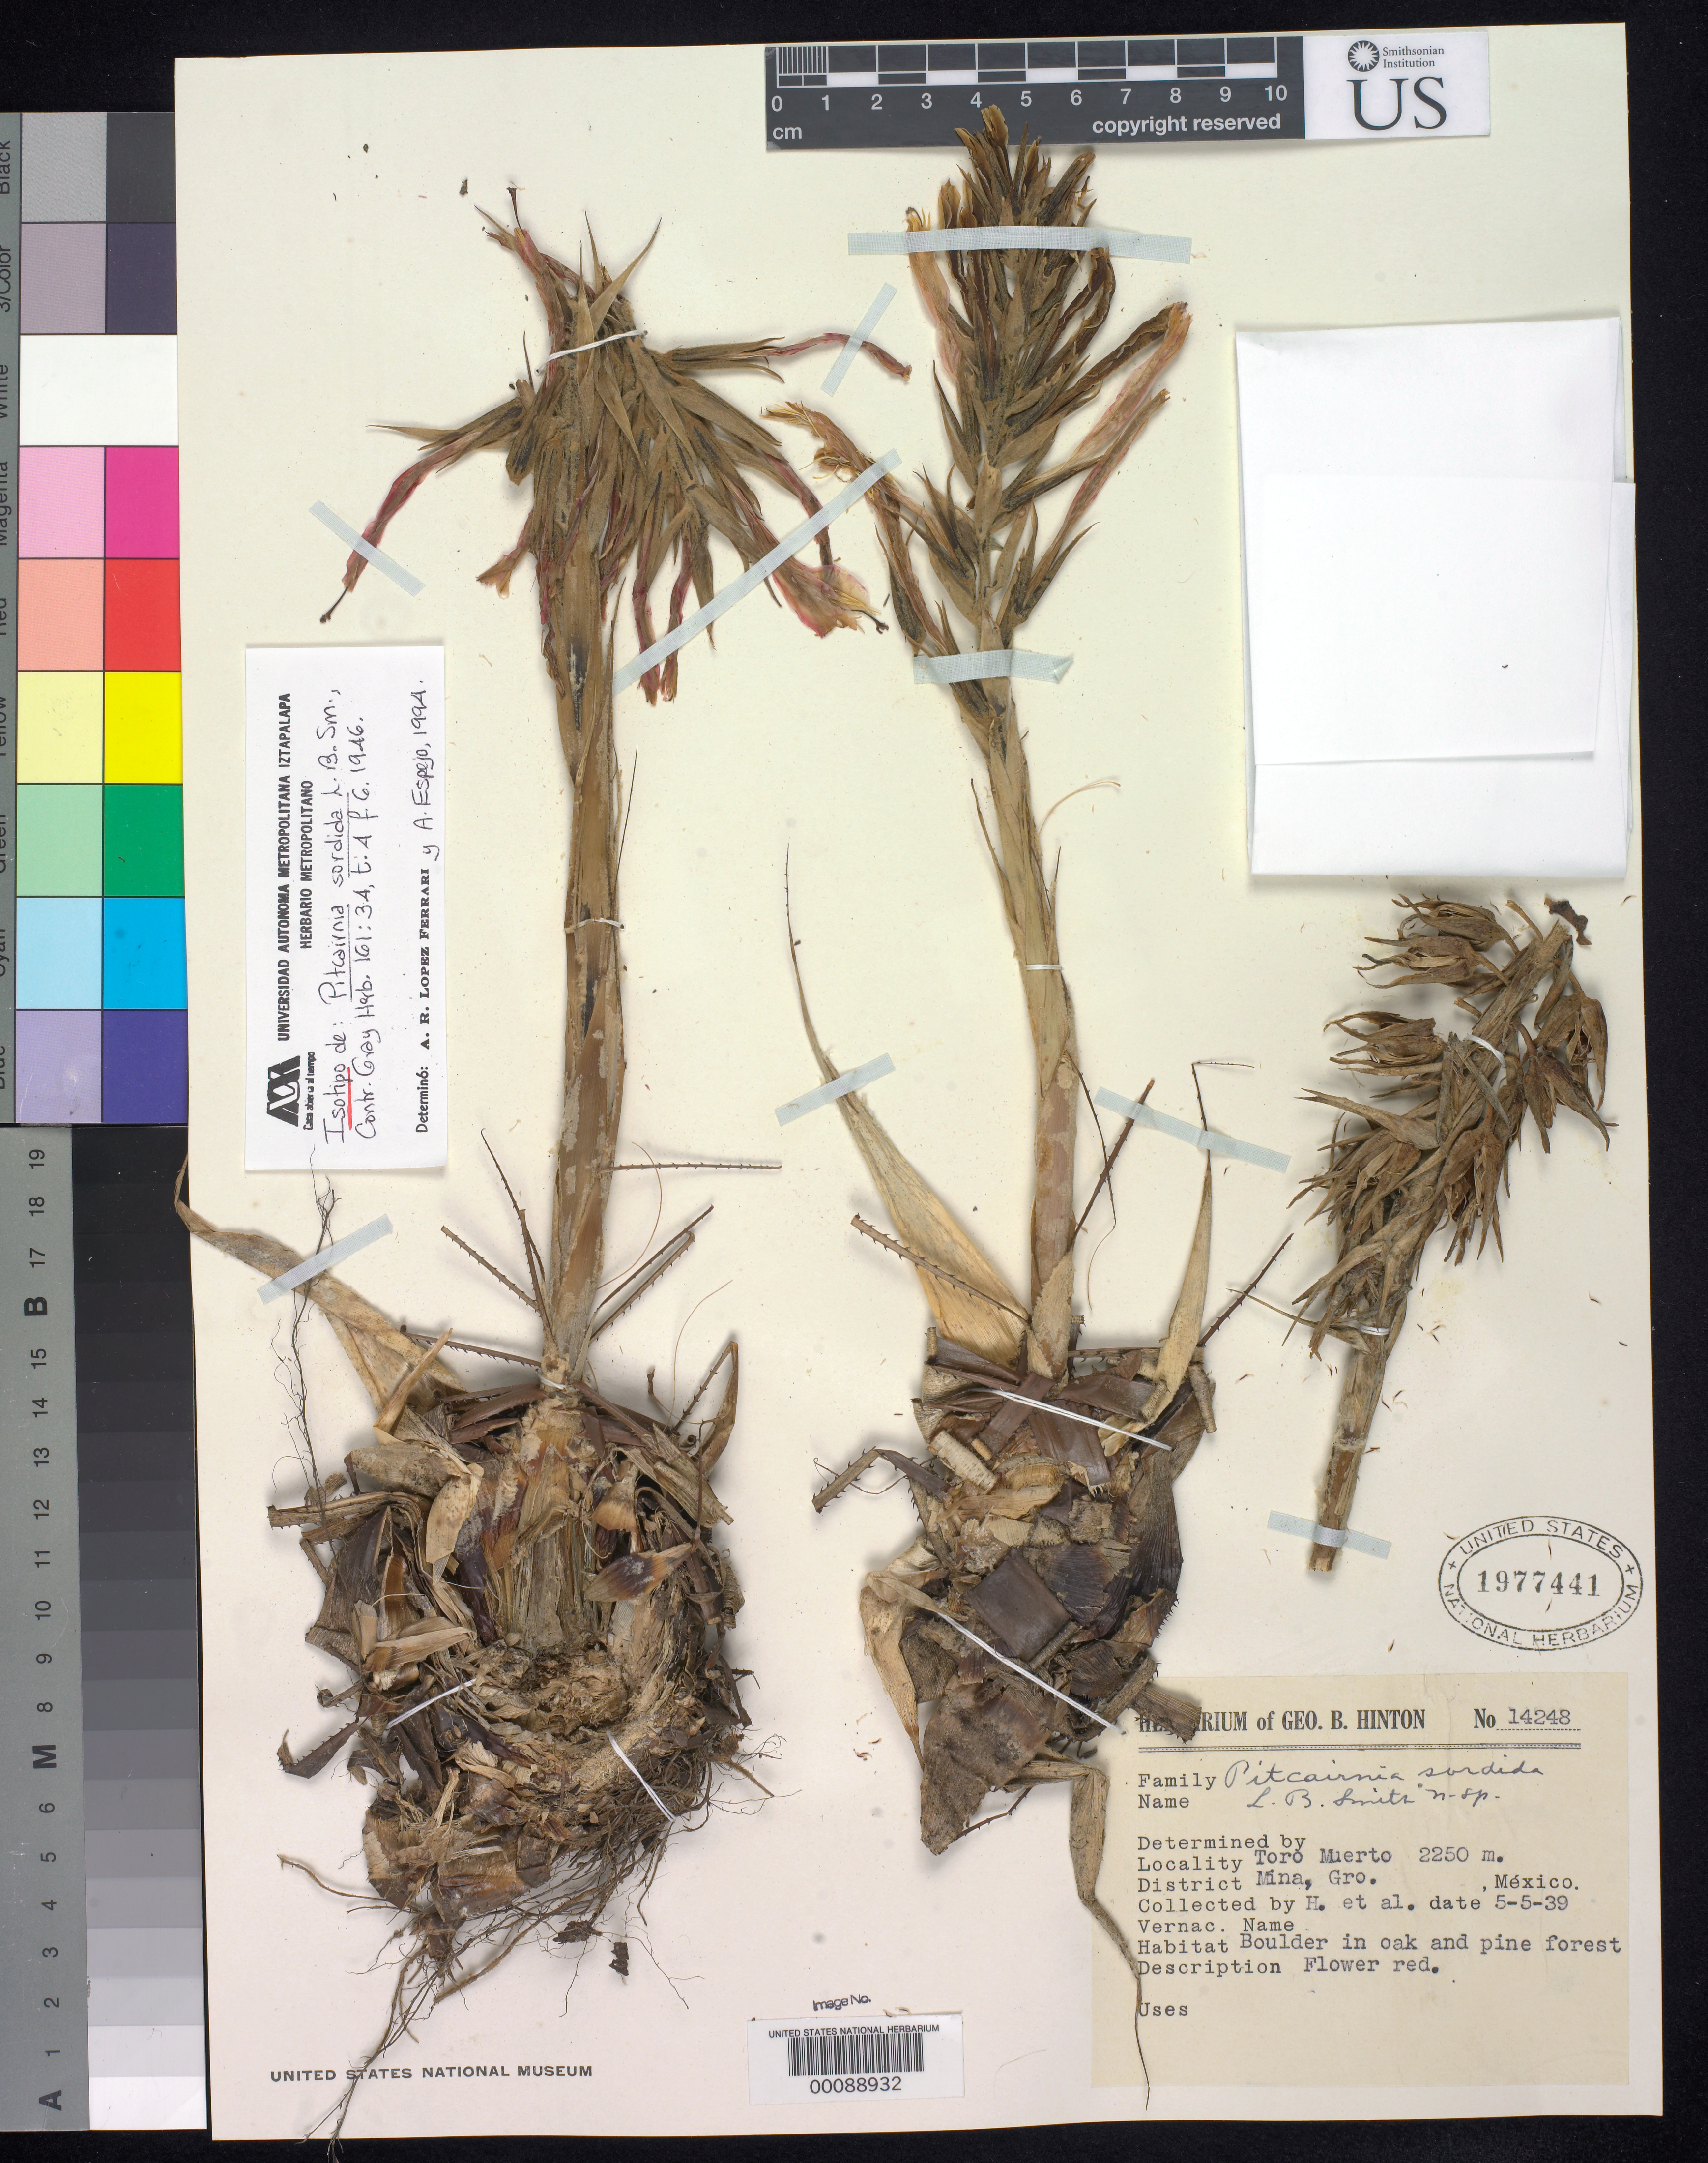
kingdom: Plantae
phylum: Tracheophyta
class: Liliopsida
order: Poales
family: Bromeliaceae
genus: Pitcairnia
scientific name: Pitcairnia sordida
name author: L.B. Sm.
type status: Isotype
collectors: G. B. Hinton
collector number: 14248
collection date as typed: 05 May 1939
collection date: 1939-05-05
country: Mexico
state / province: Guerrero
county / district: Mina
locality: Toro Muerto.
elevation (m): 2250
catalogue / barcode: US 1977441